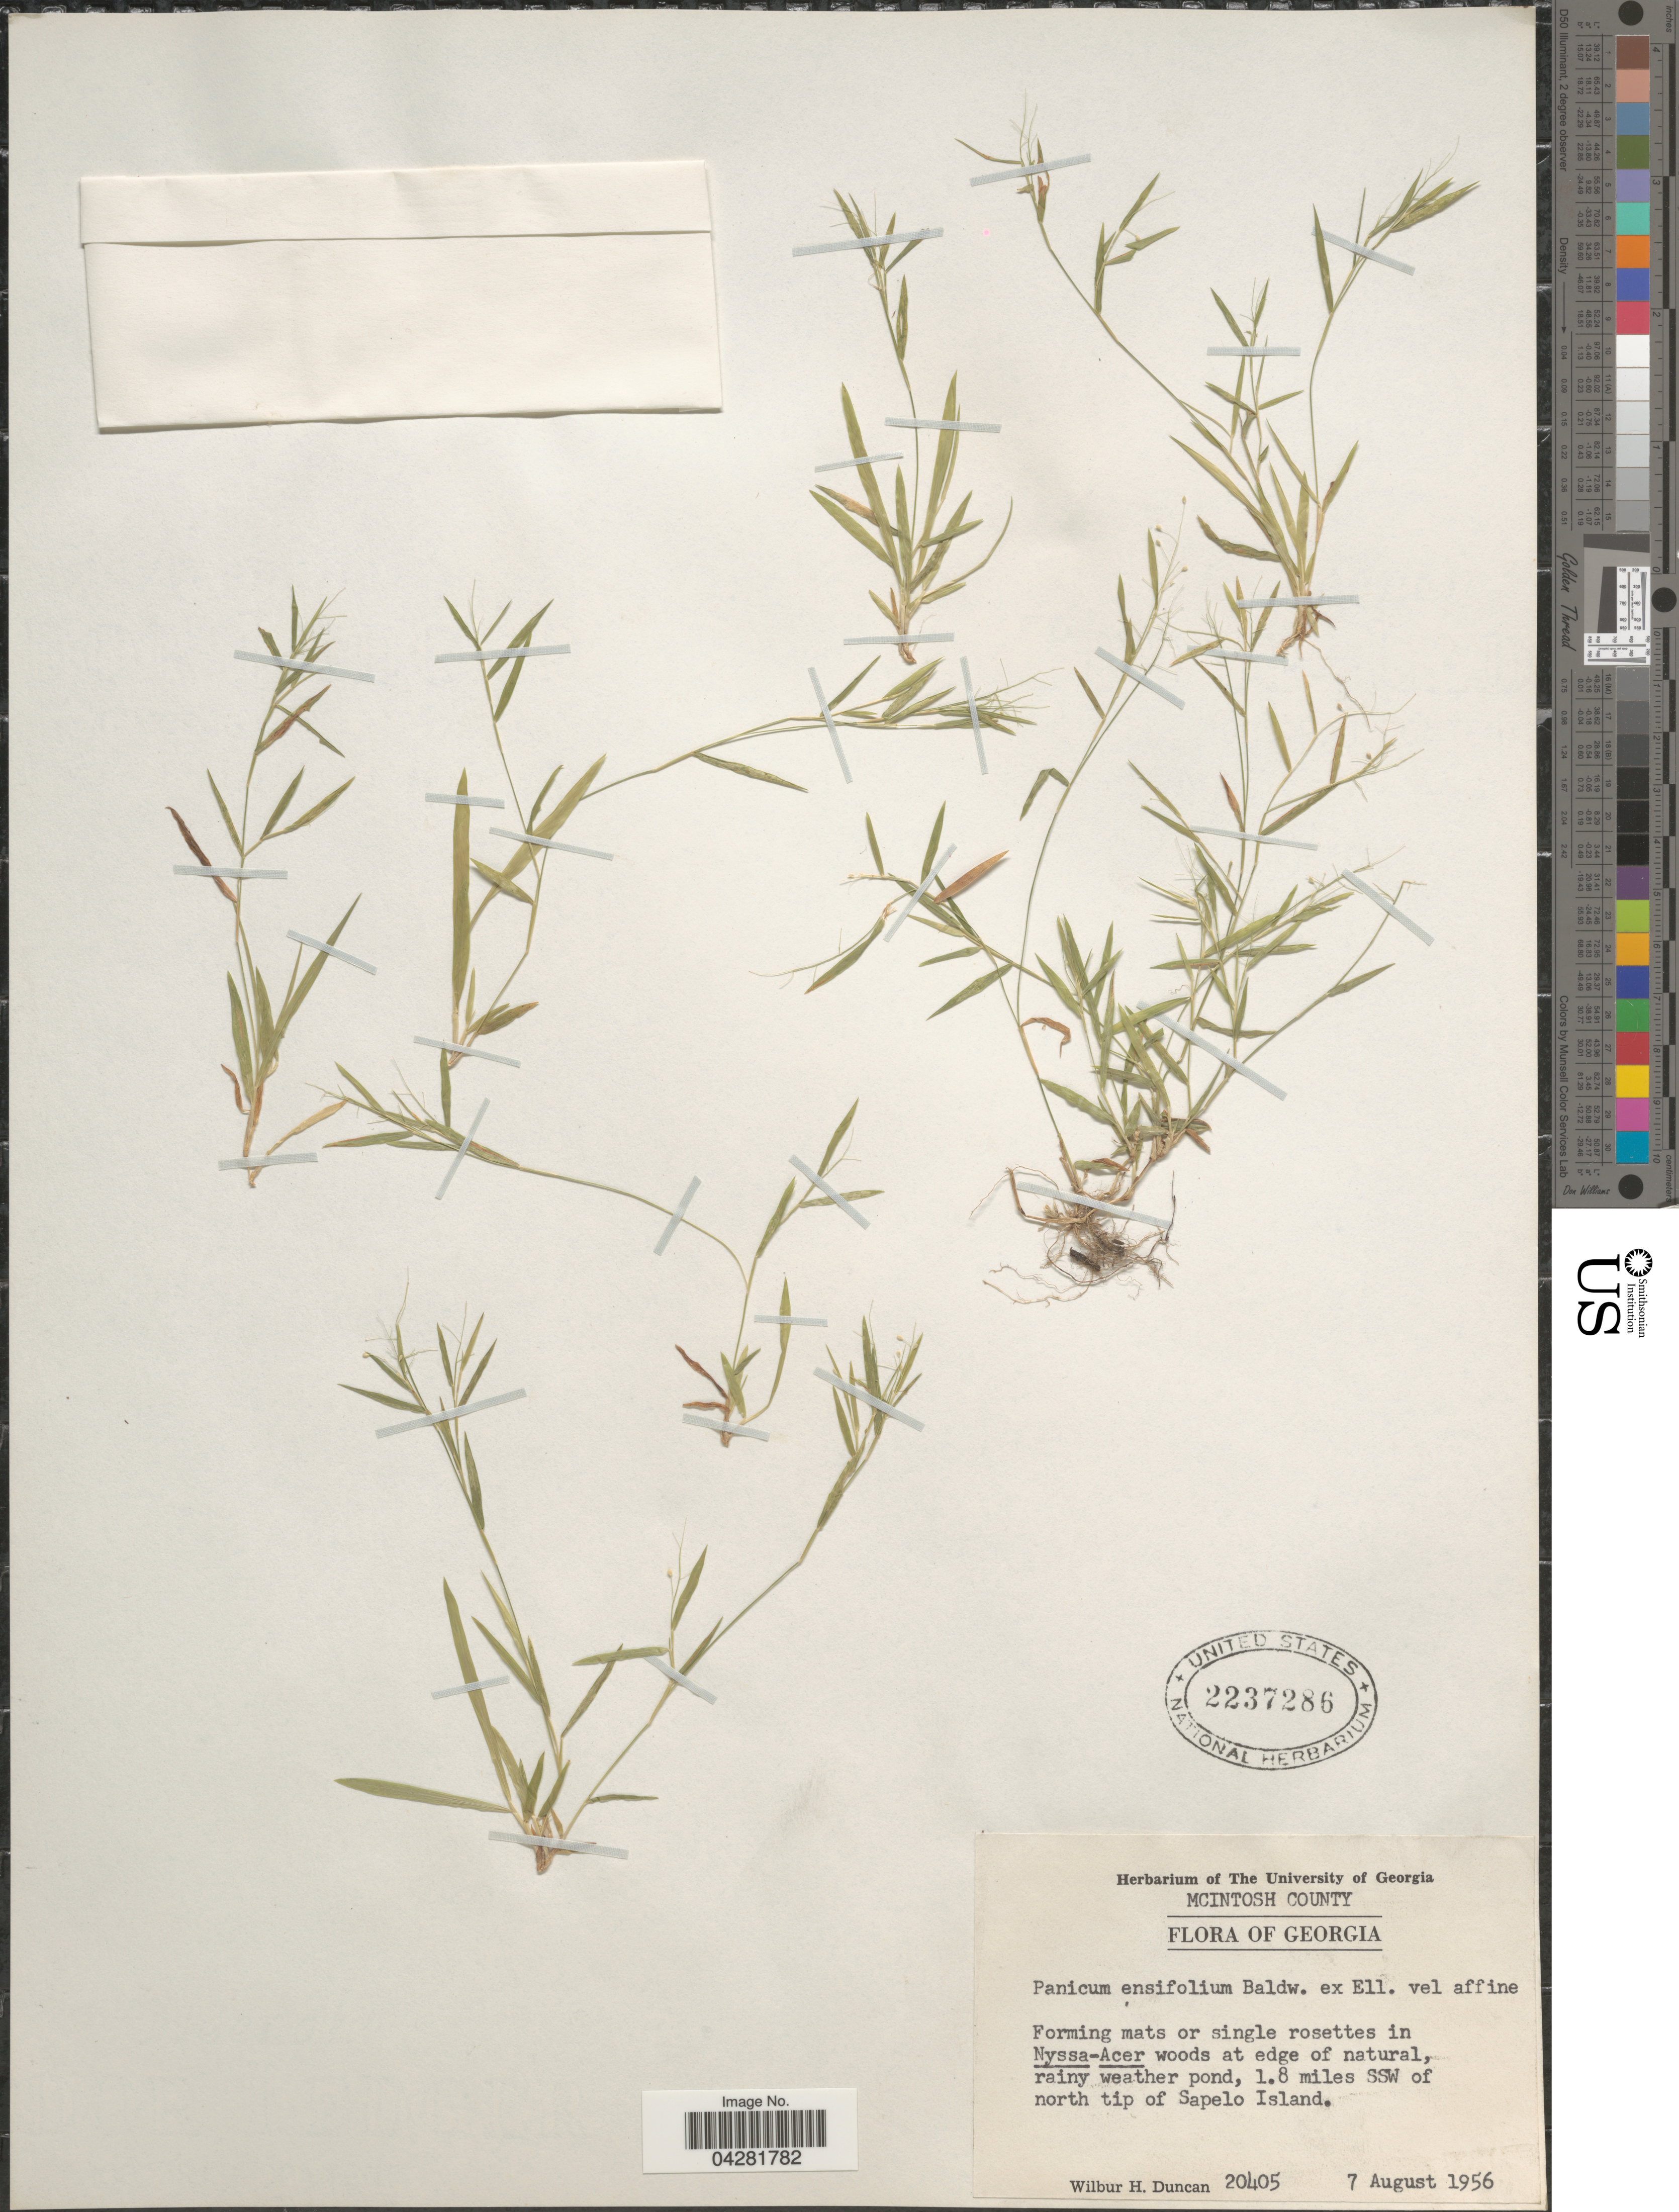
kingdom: Plantae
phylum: Tracheophyta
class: Liliopsida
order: Poales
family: Poaceae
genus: Dichanthelium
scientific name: Dichanthelium ensifolium var. ensifolium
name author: (Baldwin ex Elliot) Gould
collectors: W. H. Duncan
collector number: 20405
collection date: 1956-08-07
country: United States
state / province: Georgia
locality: McIntosh County. 1.8 miles SSW of north tip of Salepo Island.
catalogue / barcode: US 2237286